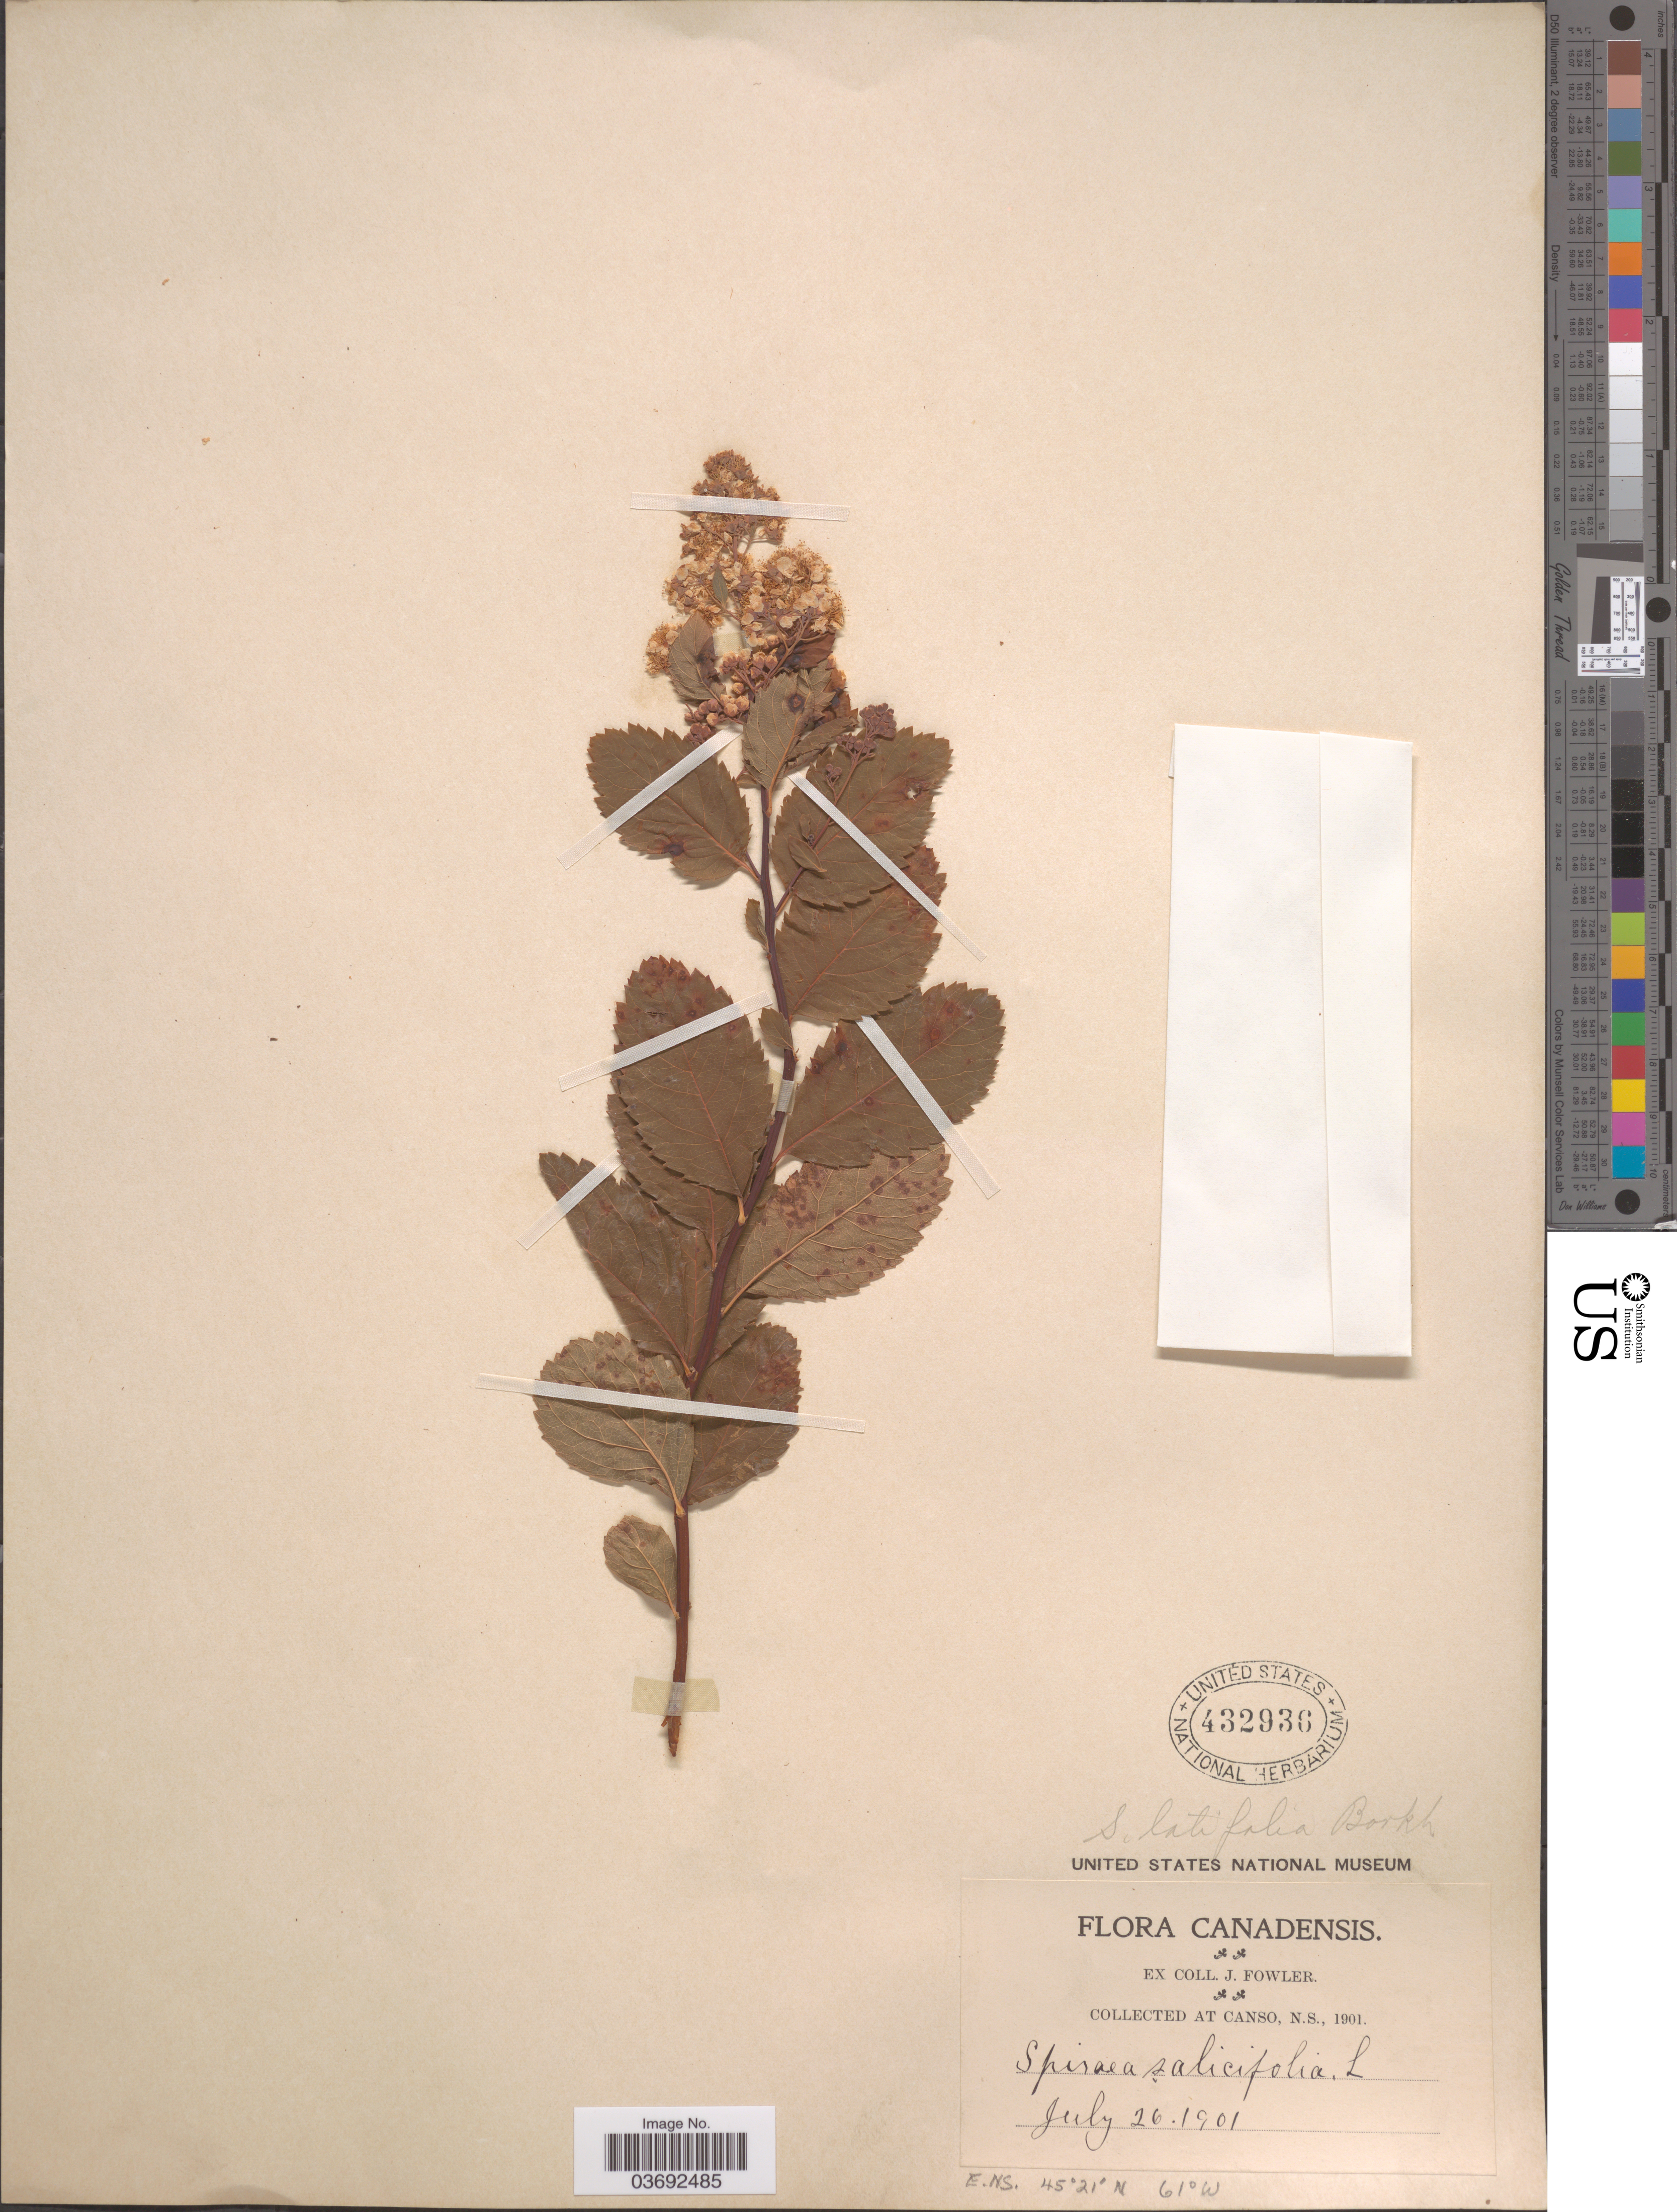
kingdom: Plantae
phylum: Tracheophyta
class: Magnoliopsida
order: Rosales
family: Rosaceae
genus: Spiraea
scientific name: Spiraea latifolia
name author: Borkh.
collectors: J. Fowler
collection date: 1901-07-26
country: Canada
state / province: Nova Scotia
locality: E. NS. At Canso.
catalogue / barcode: US 432936